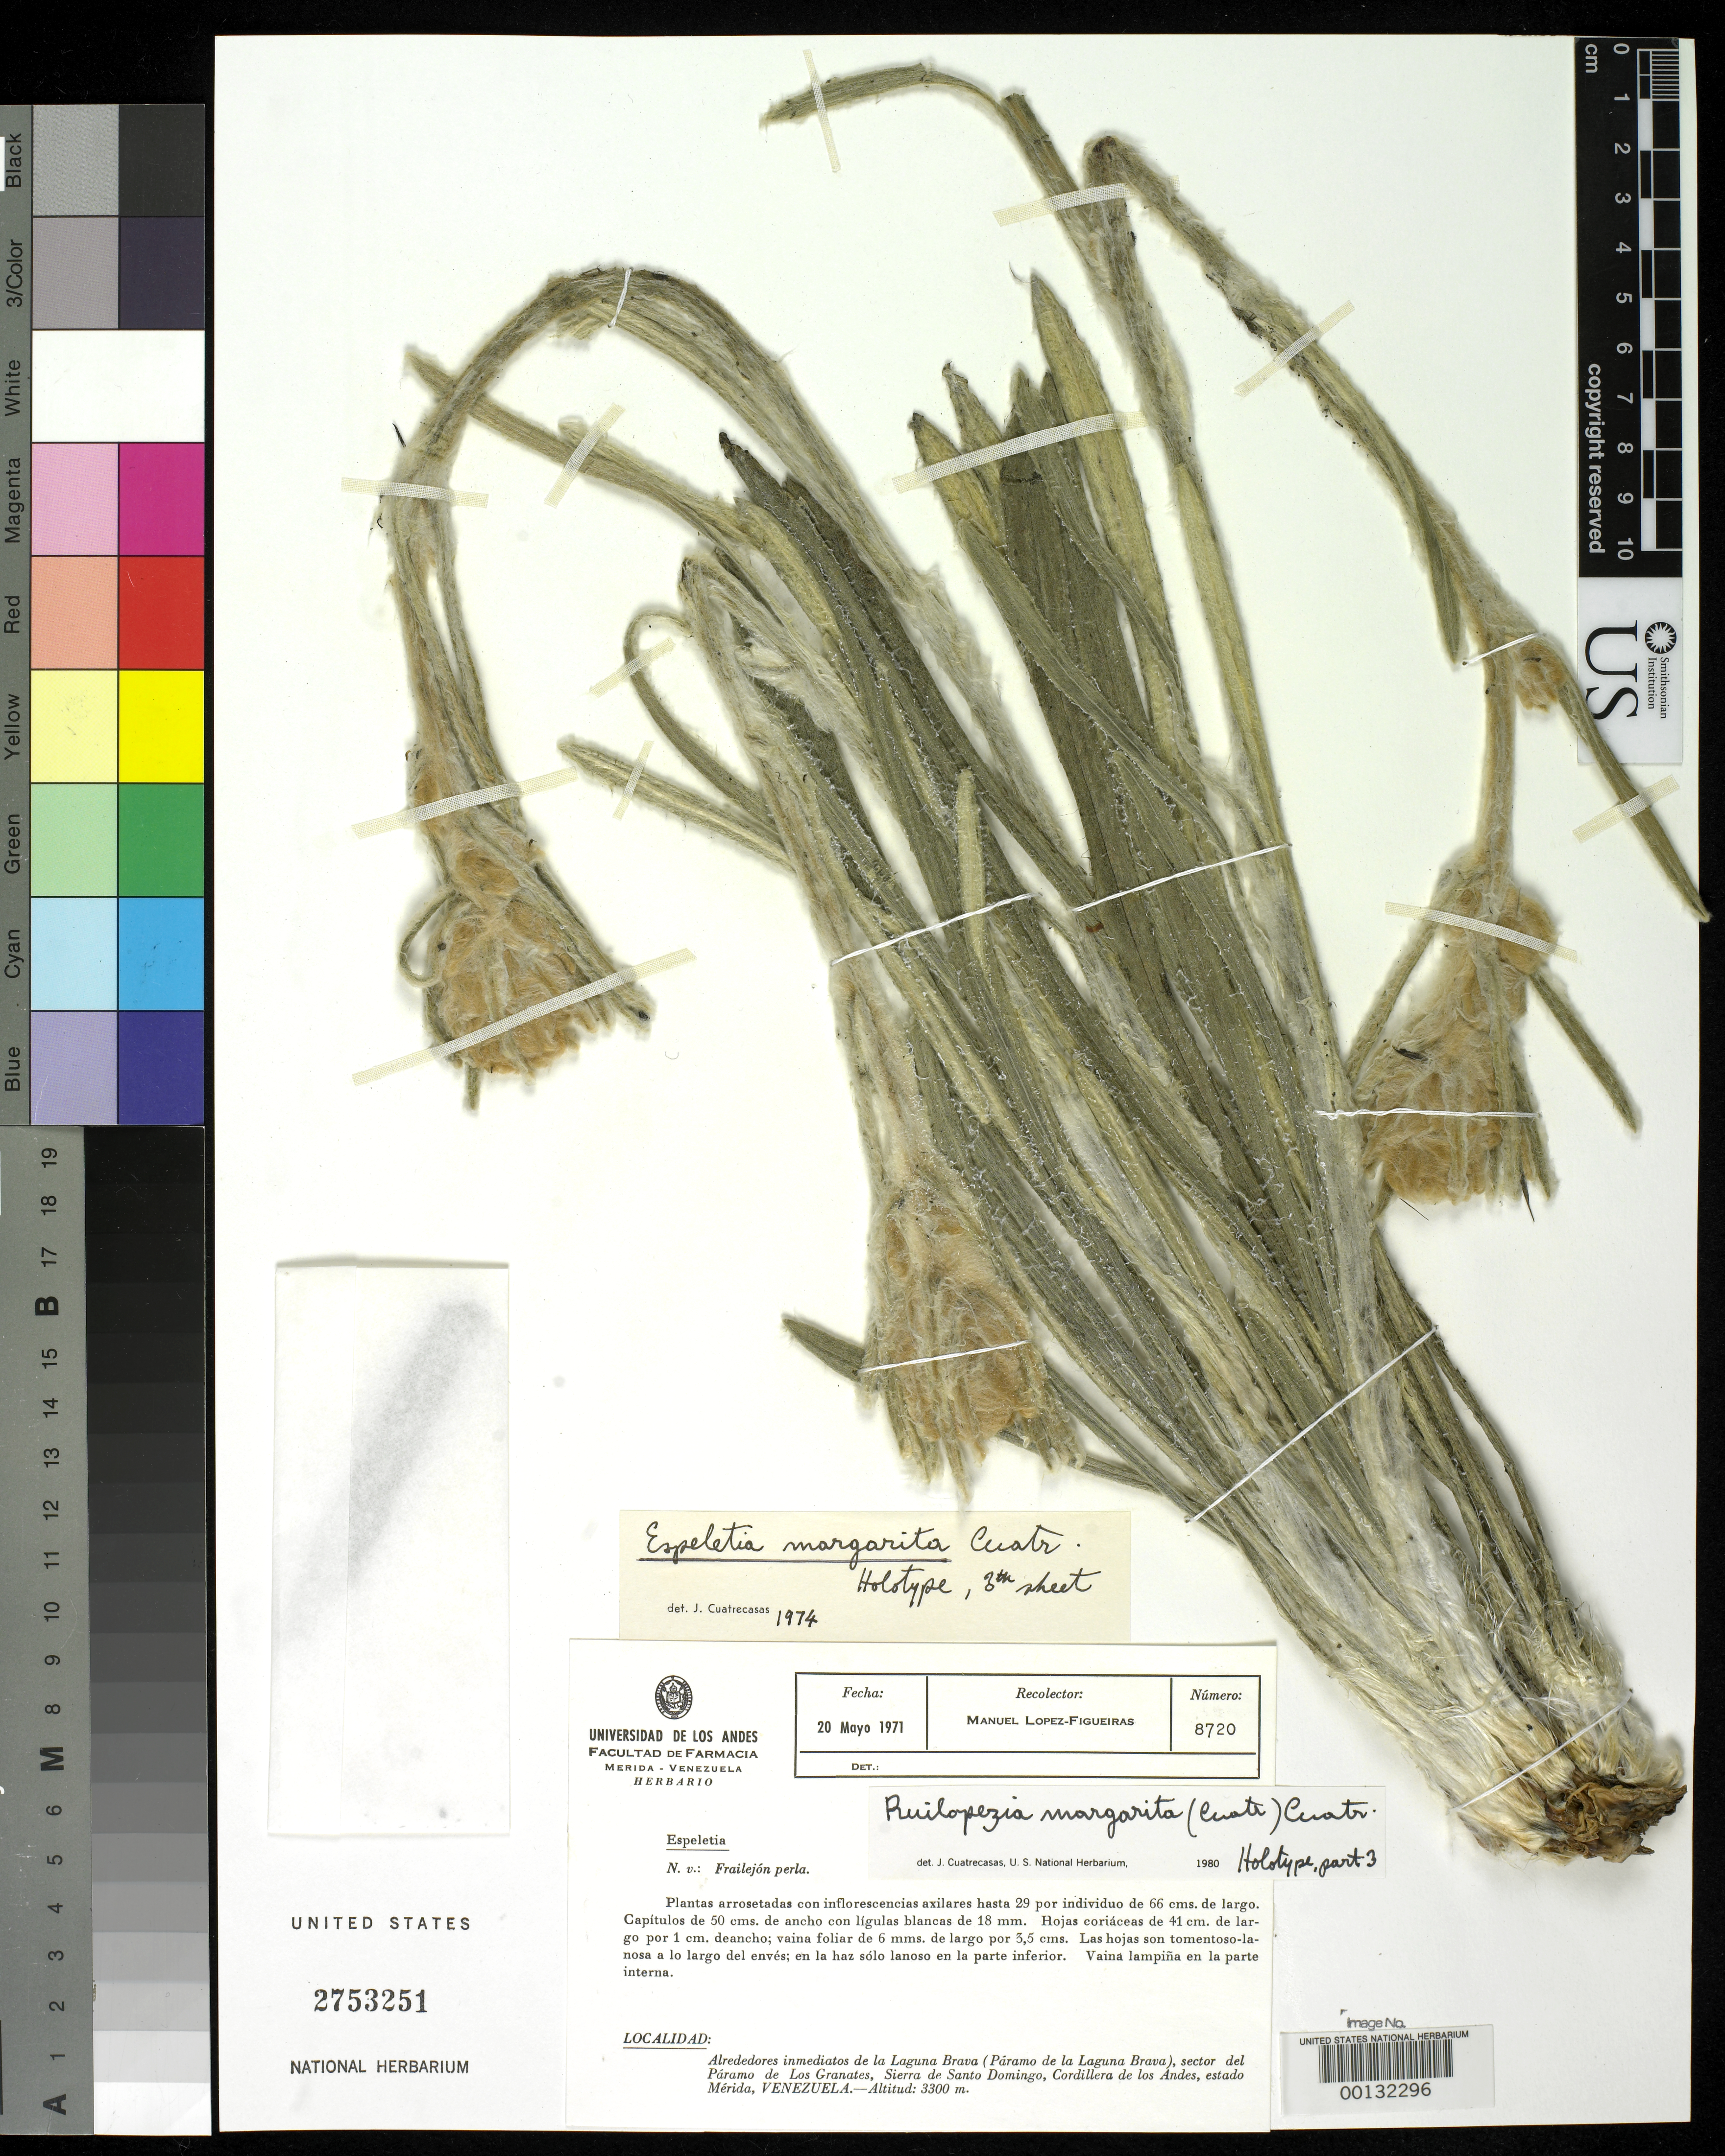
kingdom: Plantae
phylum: Tracheophyta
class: Magnoliopsida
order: Asterales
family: Asteraceae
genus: Espeletia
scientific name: Espeletia margarita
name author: Cuatrec.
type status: Holotype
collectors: M. López Figueiras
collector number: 8720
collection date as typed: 20 May 1971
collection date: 1971-05-20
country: Venezuela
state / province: Mérida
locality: Cordillera de Los Andes, Sierra de Santo Domingo, Páramo de Los Granates, Páramo de La Laguna Brava.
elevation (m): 3300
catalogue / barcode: US 2753251